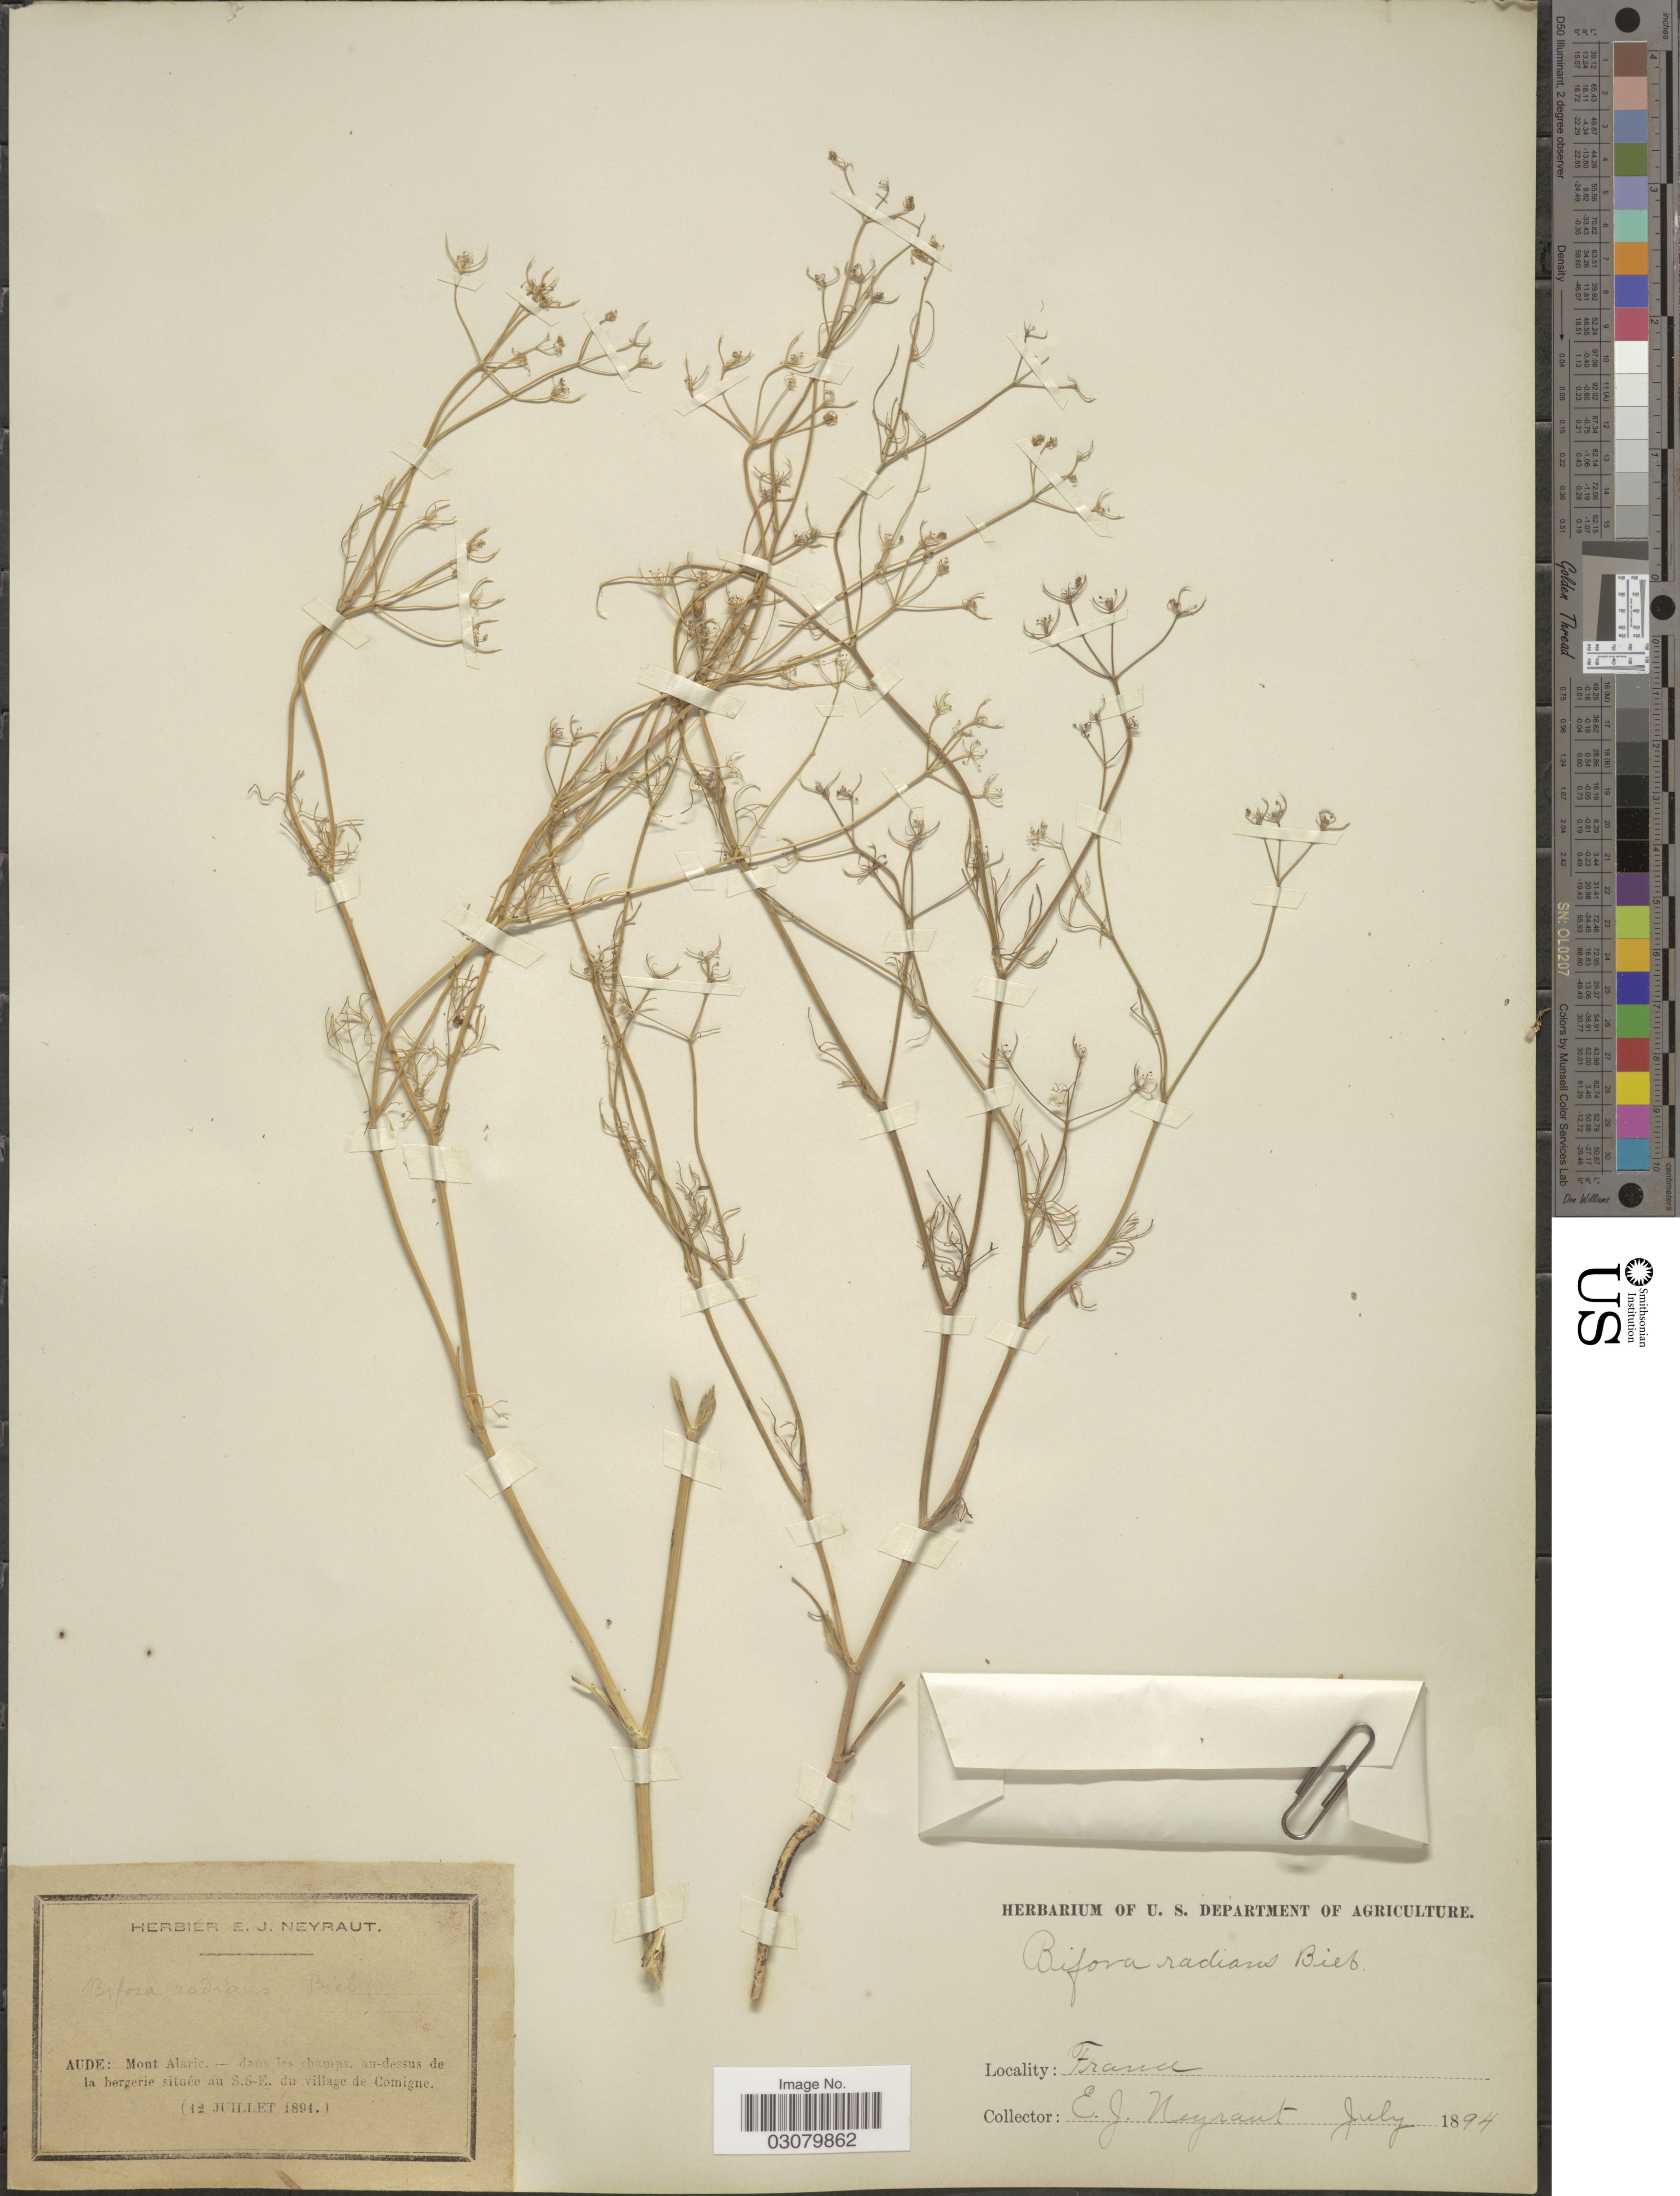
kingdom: Plantae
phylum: Tracheophyta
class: Magnoliopsida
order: Apiales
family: Apiaceae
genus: Bifora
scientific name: Bifora radians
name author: M. Bieb.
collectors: E. Neyraut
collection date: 1894-07-12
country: France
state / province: Occitanie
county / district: Aude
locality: Aude: Mont Alaric. - dans les champs, au-dessus de la hergerie situeé au S.-S-E. du village de Comigne.